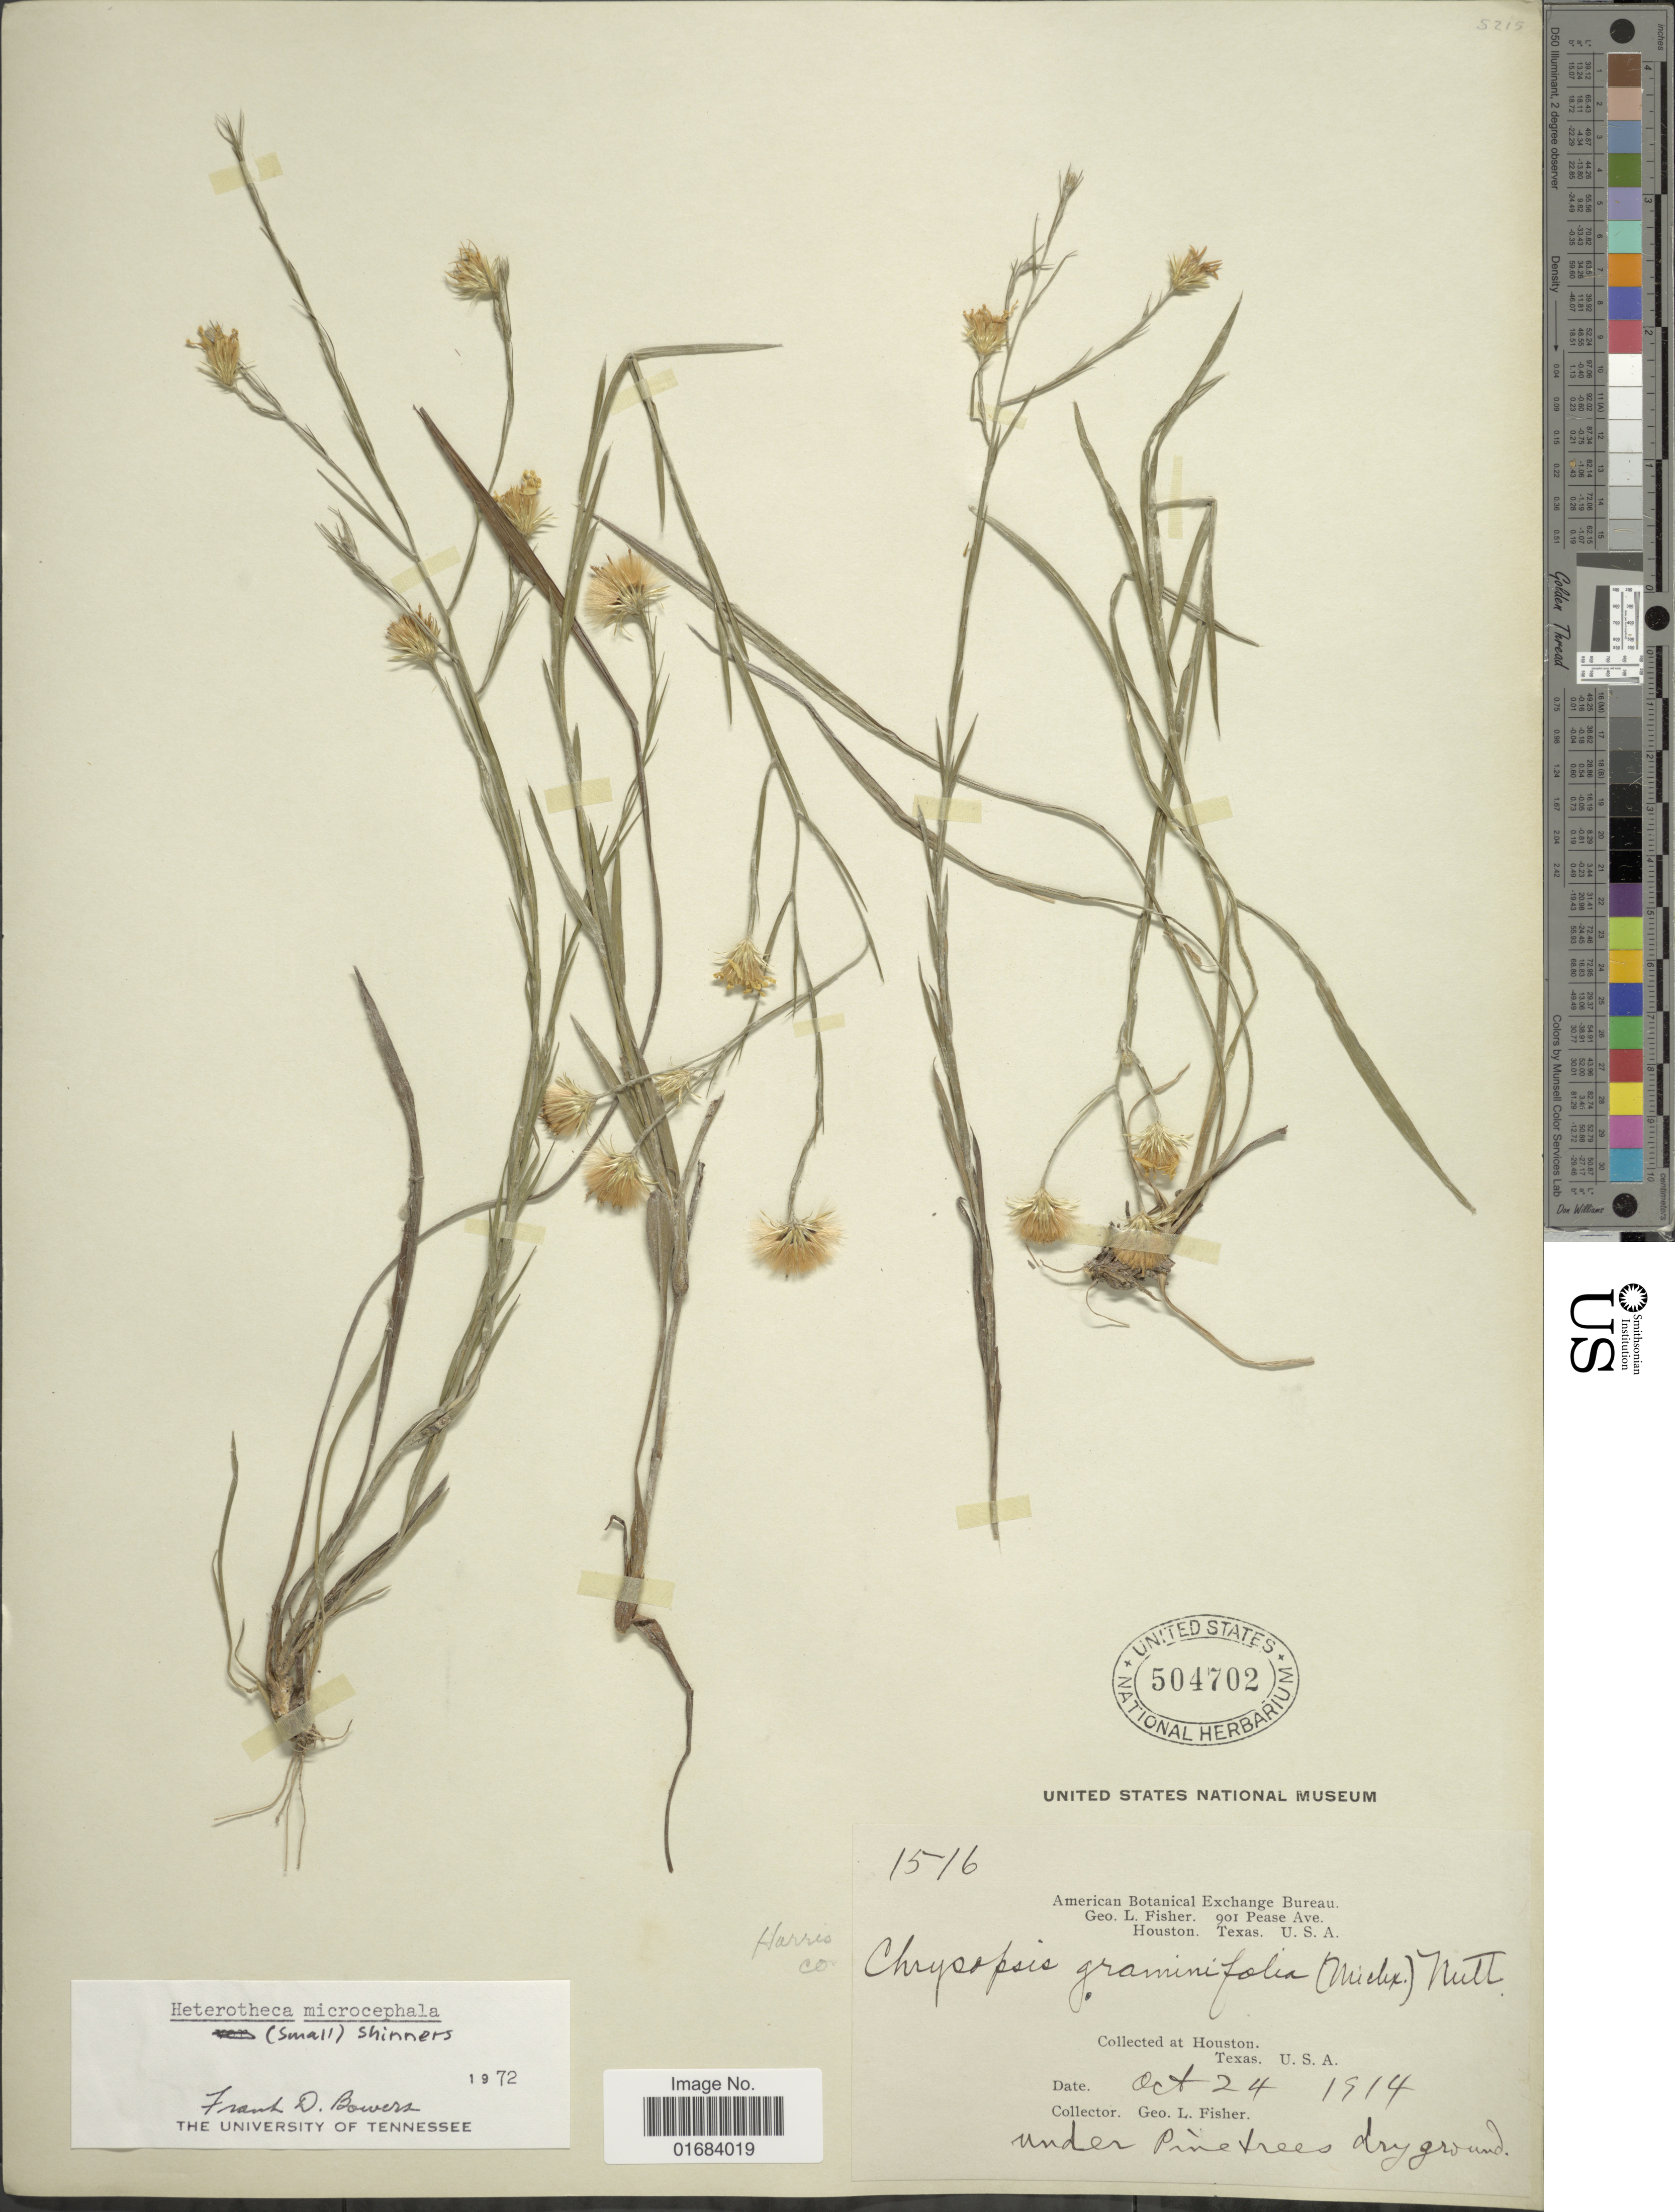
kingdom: Plantae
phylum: Tracheophyta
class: Magnoliopsida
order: Asterales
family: Asteraceae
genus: Pityopsis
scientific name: Pityopsis microcephala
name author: Small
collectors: G. L. Fisher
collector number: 1416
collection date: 1914-10-24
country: United States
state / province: Texas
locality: Houston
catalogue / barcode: US 504702